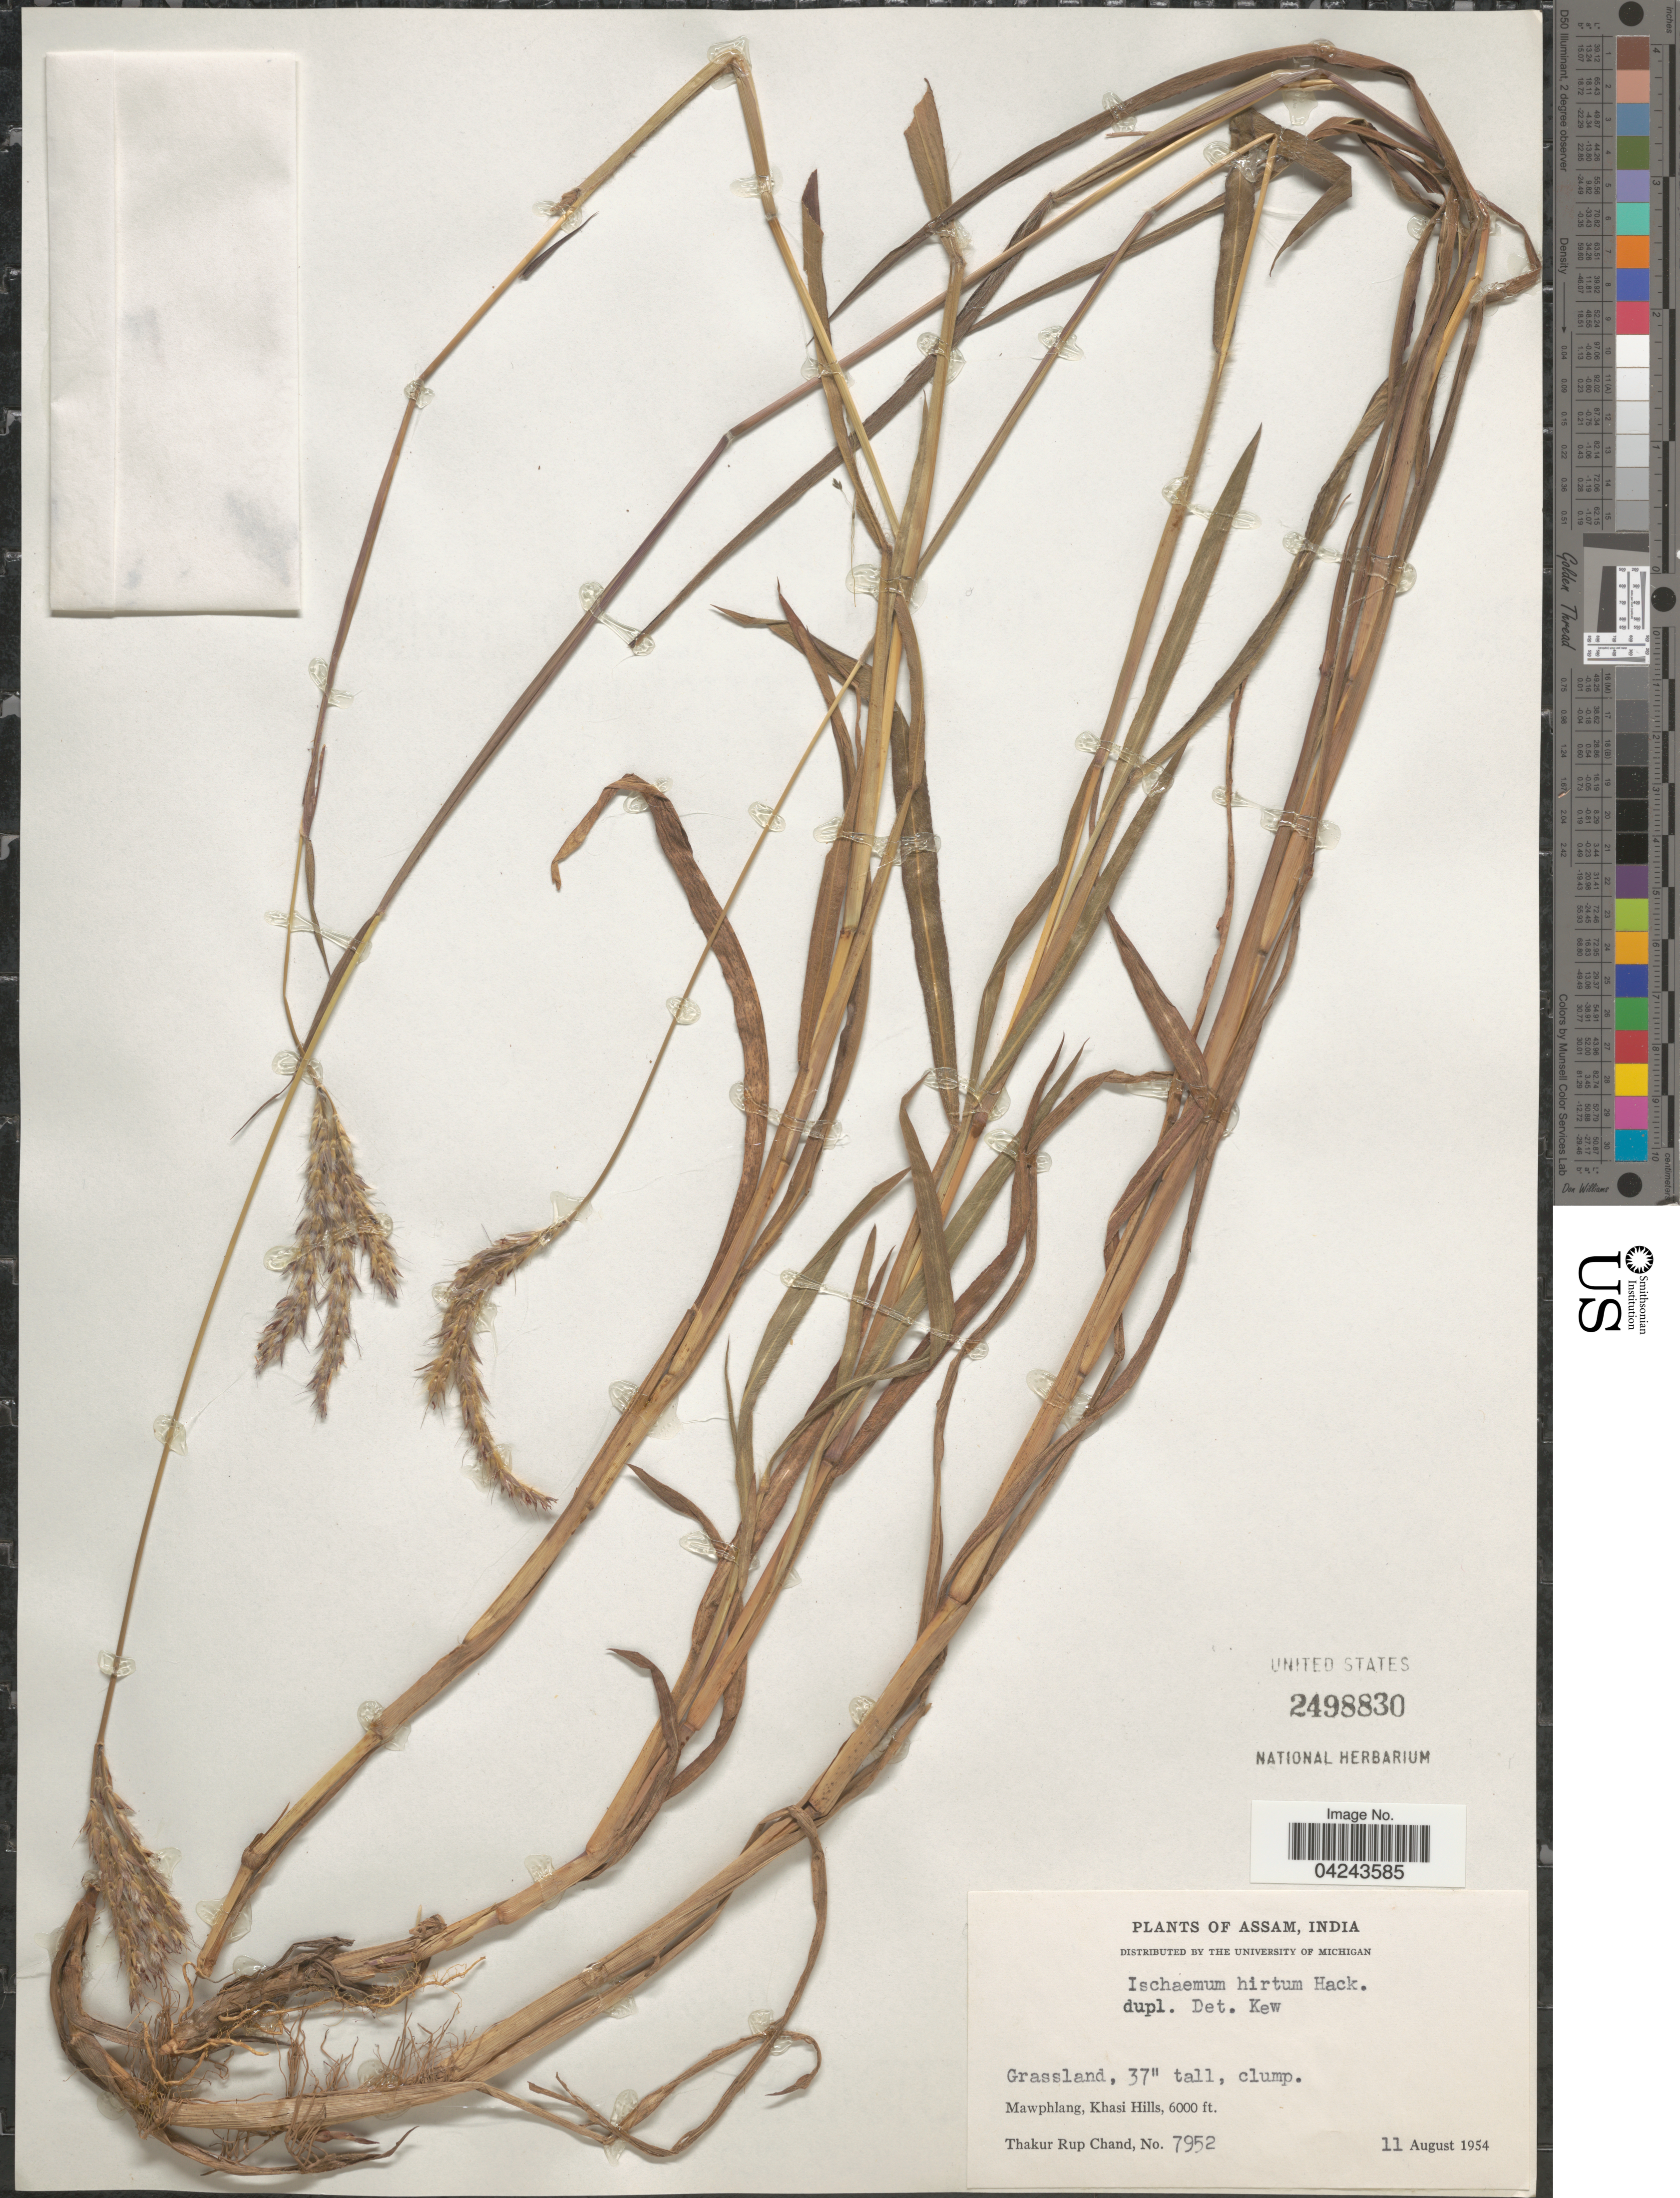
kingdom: Plantae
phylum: Tracheophyta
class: Liliopsida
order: Poales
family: Poaceae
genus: Ischaemum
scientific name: Ischaemum polystachyum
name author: J. Presl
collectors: T. R. Chand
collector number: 7952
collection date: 1954-08-11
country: India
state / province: Meghalaya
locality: Mawphlang, Khasi Hills.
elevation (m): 1829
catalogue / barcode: US 2498830